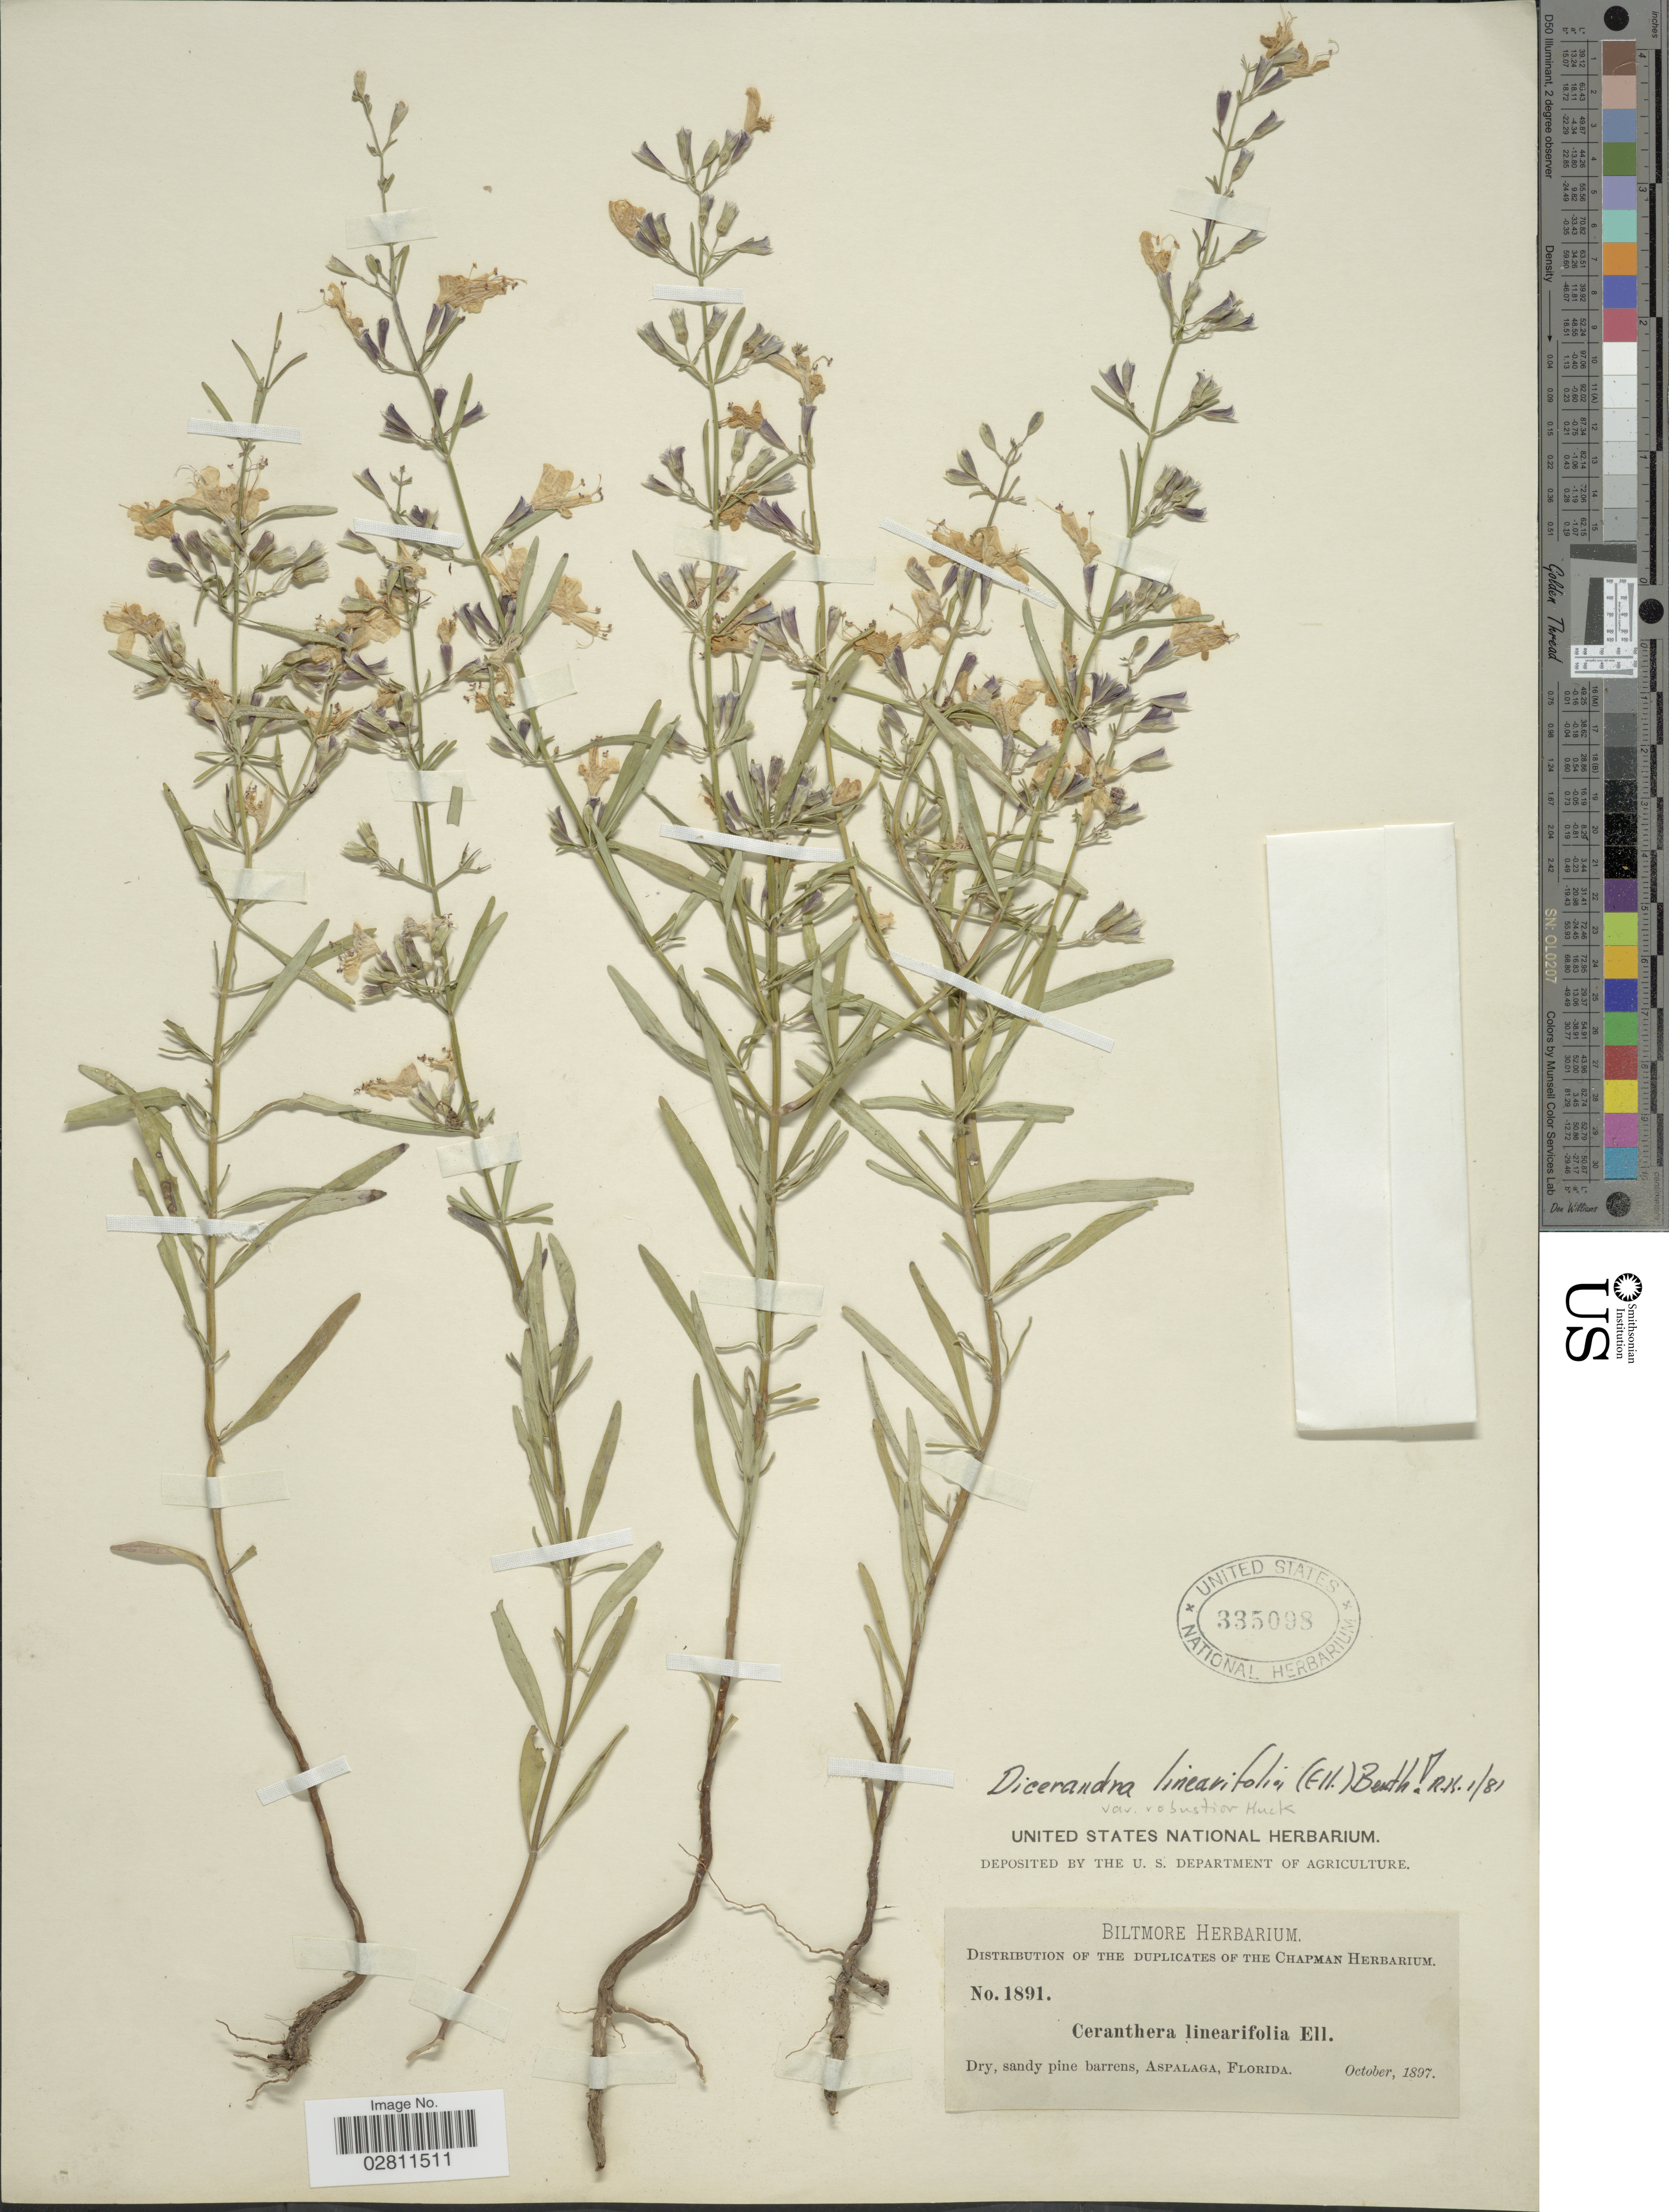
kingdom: Plantae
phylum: Tracheophyta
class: Magnoliopsida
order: Lamiales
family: Lamiaceae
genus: Dicerandra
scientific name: Dicerandra linearifolia var. robustior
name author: Huck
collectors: ex herb. Biltmore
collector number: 1891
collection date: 1897-10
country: United States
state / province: Florida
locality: Aspalaga.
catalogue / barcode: US 335098